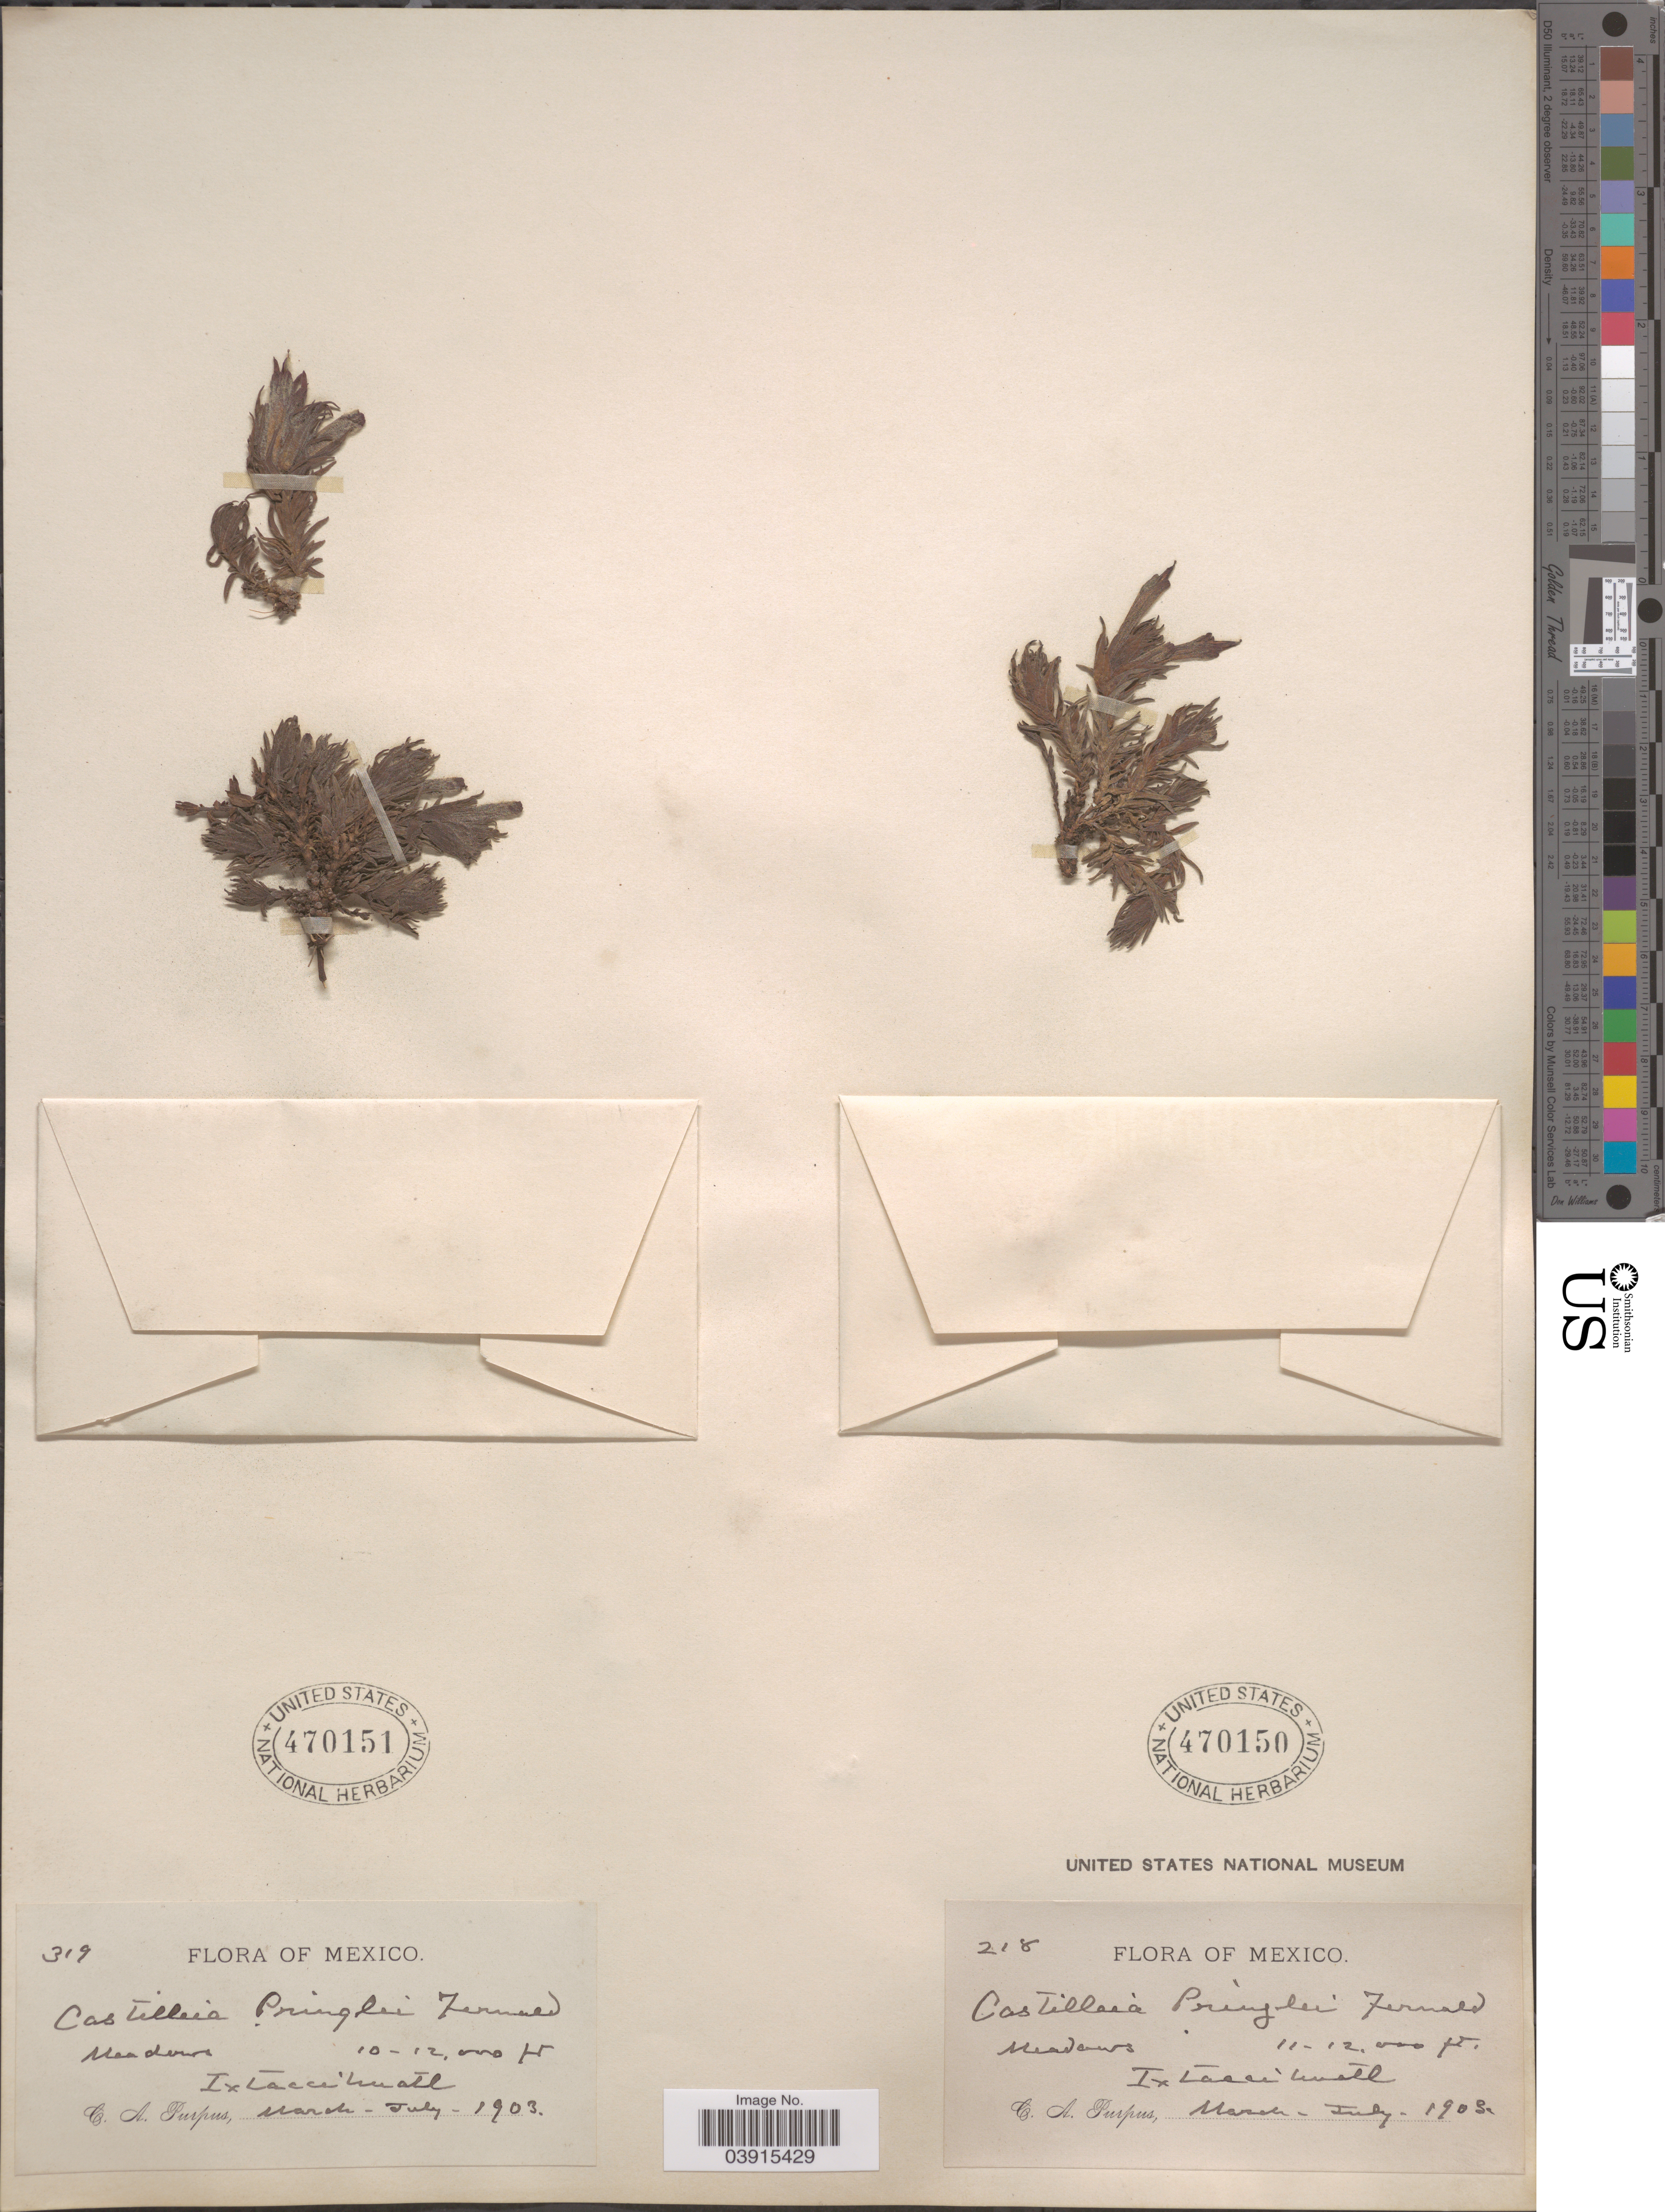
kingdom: Plantae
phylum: Tracheophyta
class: Magnoliopsida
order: Lamiales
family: Orobanchaceae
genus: Castilleja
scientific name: Castilleja schaffneri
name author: Hemsl.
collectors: C. A. Purpus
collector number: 218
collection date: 1903-03/1903-07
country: Mexico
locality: Ixtaccihuatl.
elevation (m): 3353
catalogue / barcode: US 470150